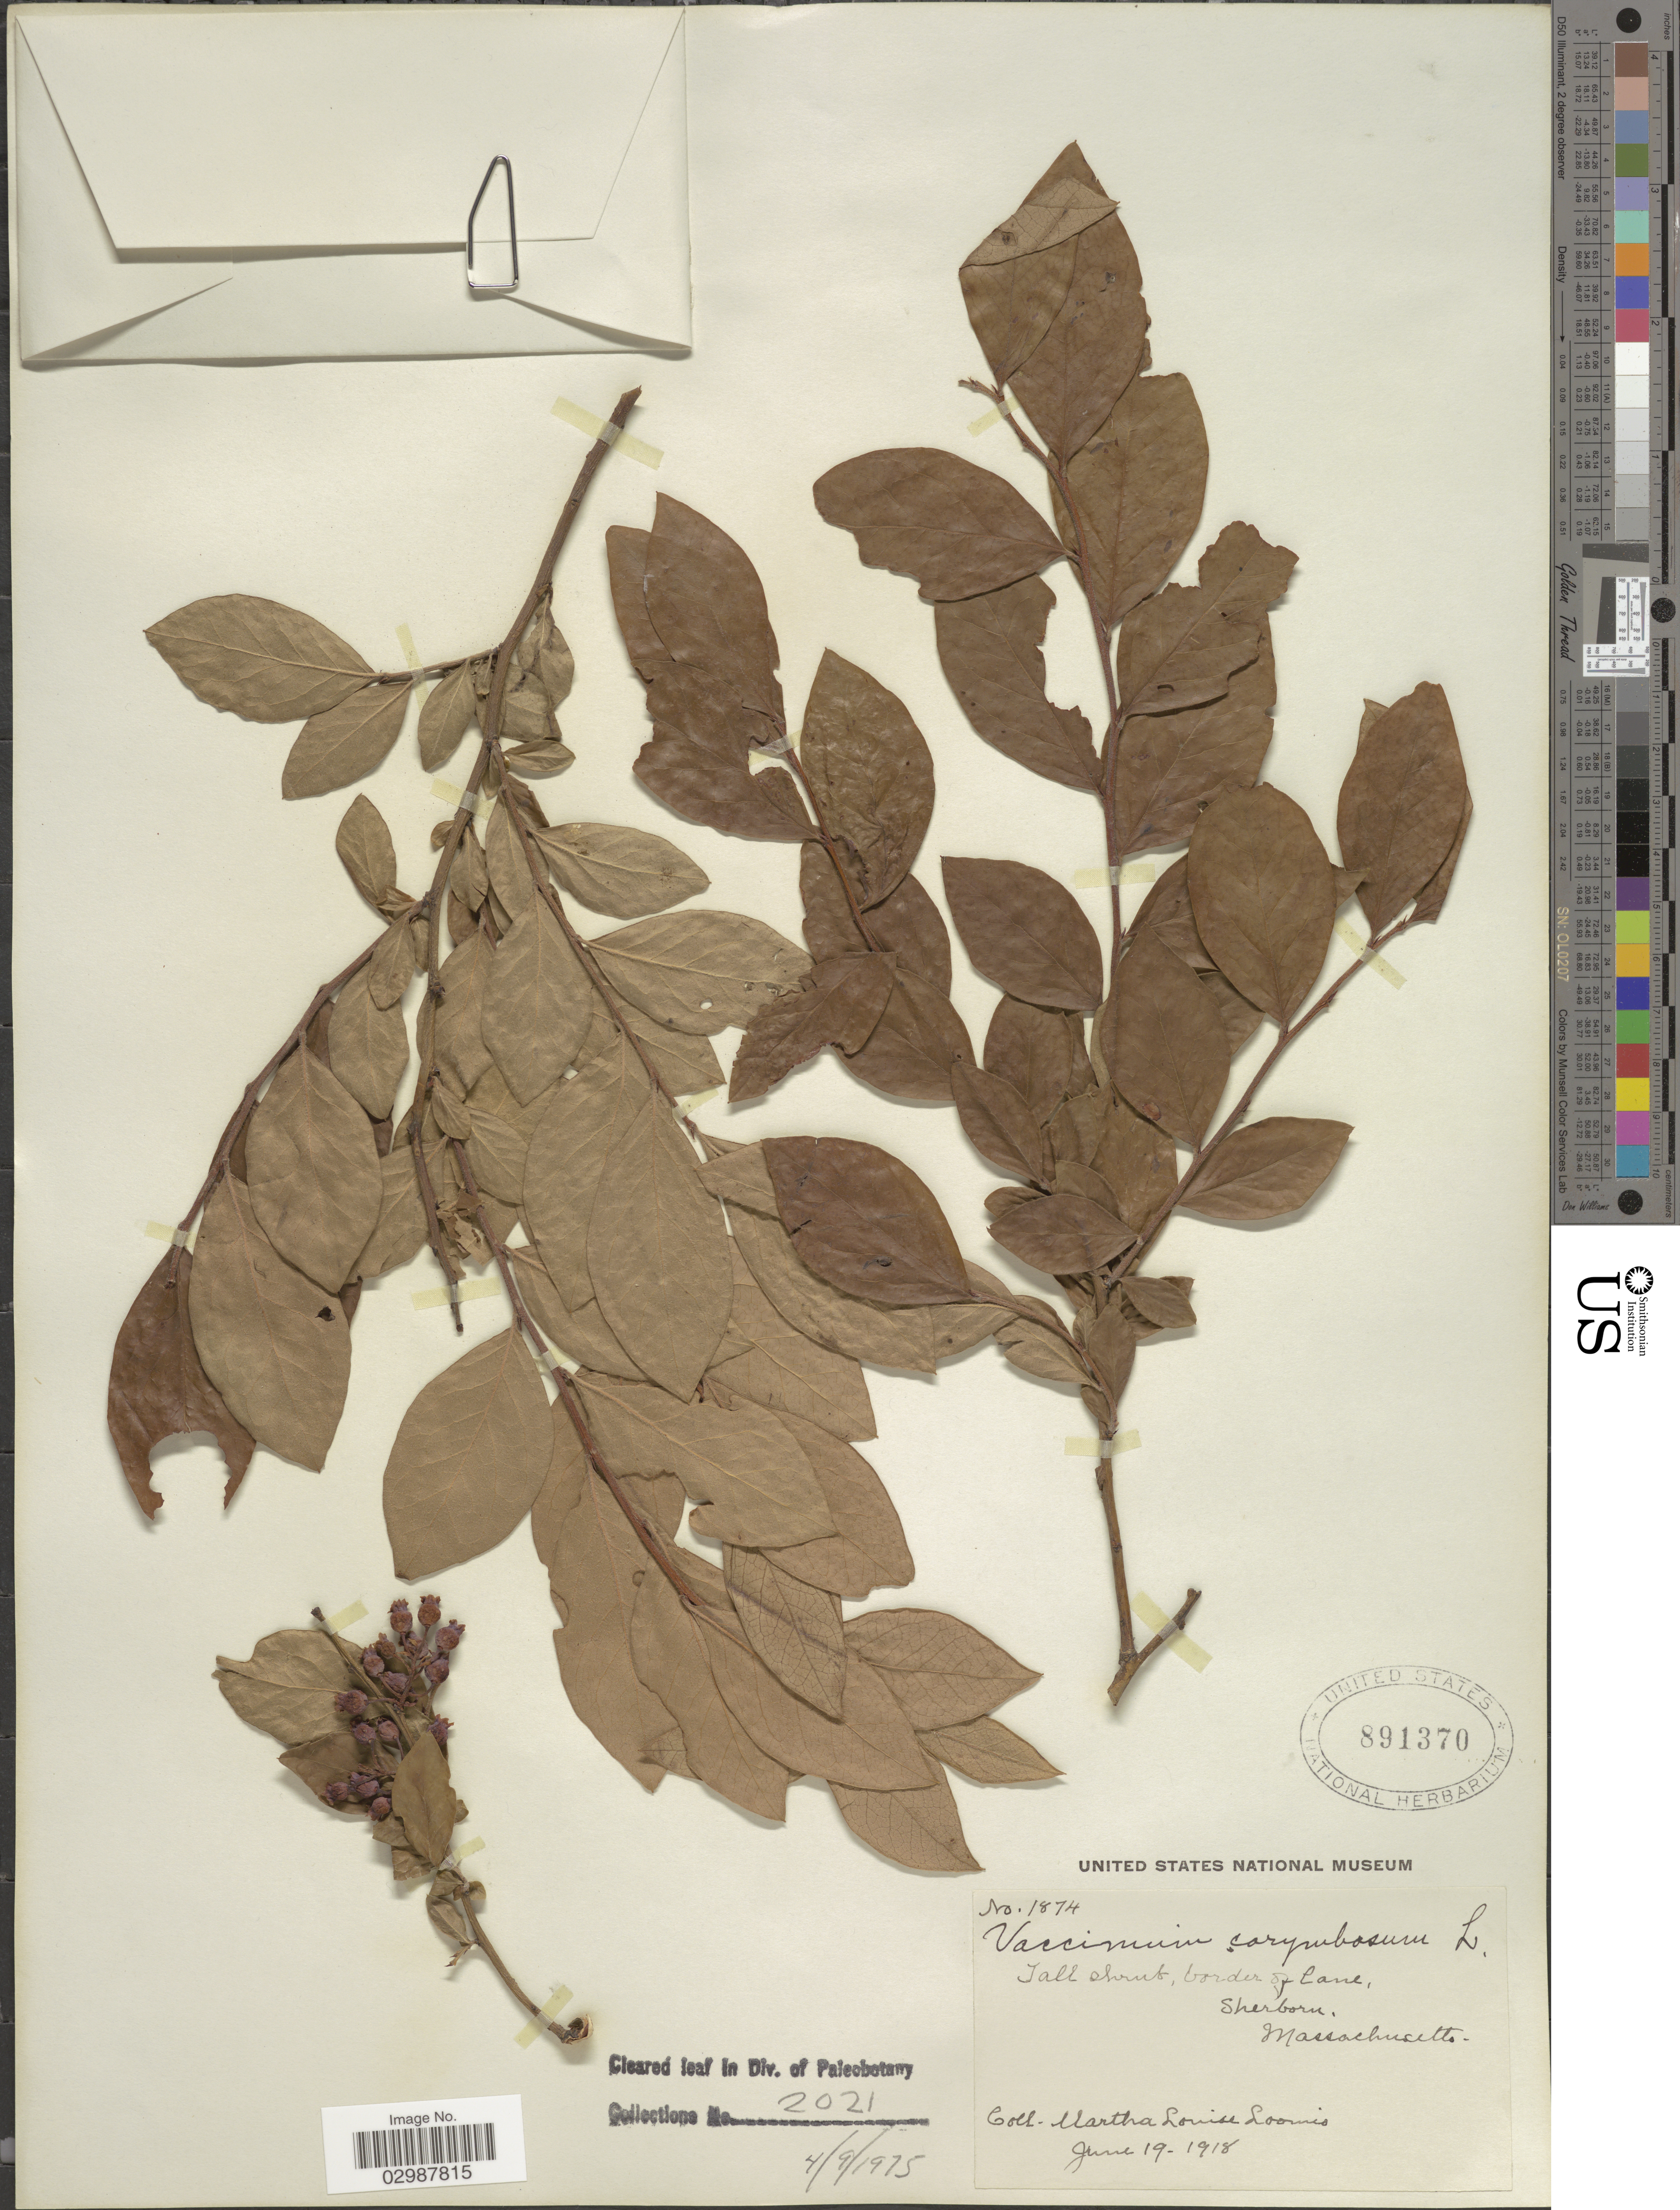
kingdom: Plantae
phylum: Tracheophyta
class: Magnoliopsida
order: Ericales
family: Ericaceae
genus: Vaccinium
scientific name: Vaccinium corymbosum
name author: L.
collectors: M. L. Loomis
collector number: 1874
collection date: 1918-06-19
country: United States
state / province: Massachusetts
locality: Border of lane Sherborn.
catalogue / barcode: US 891370